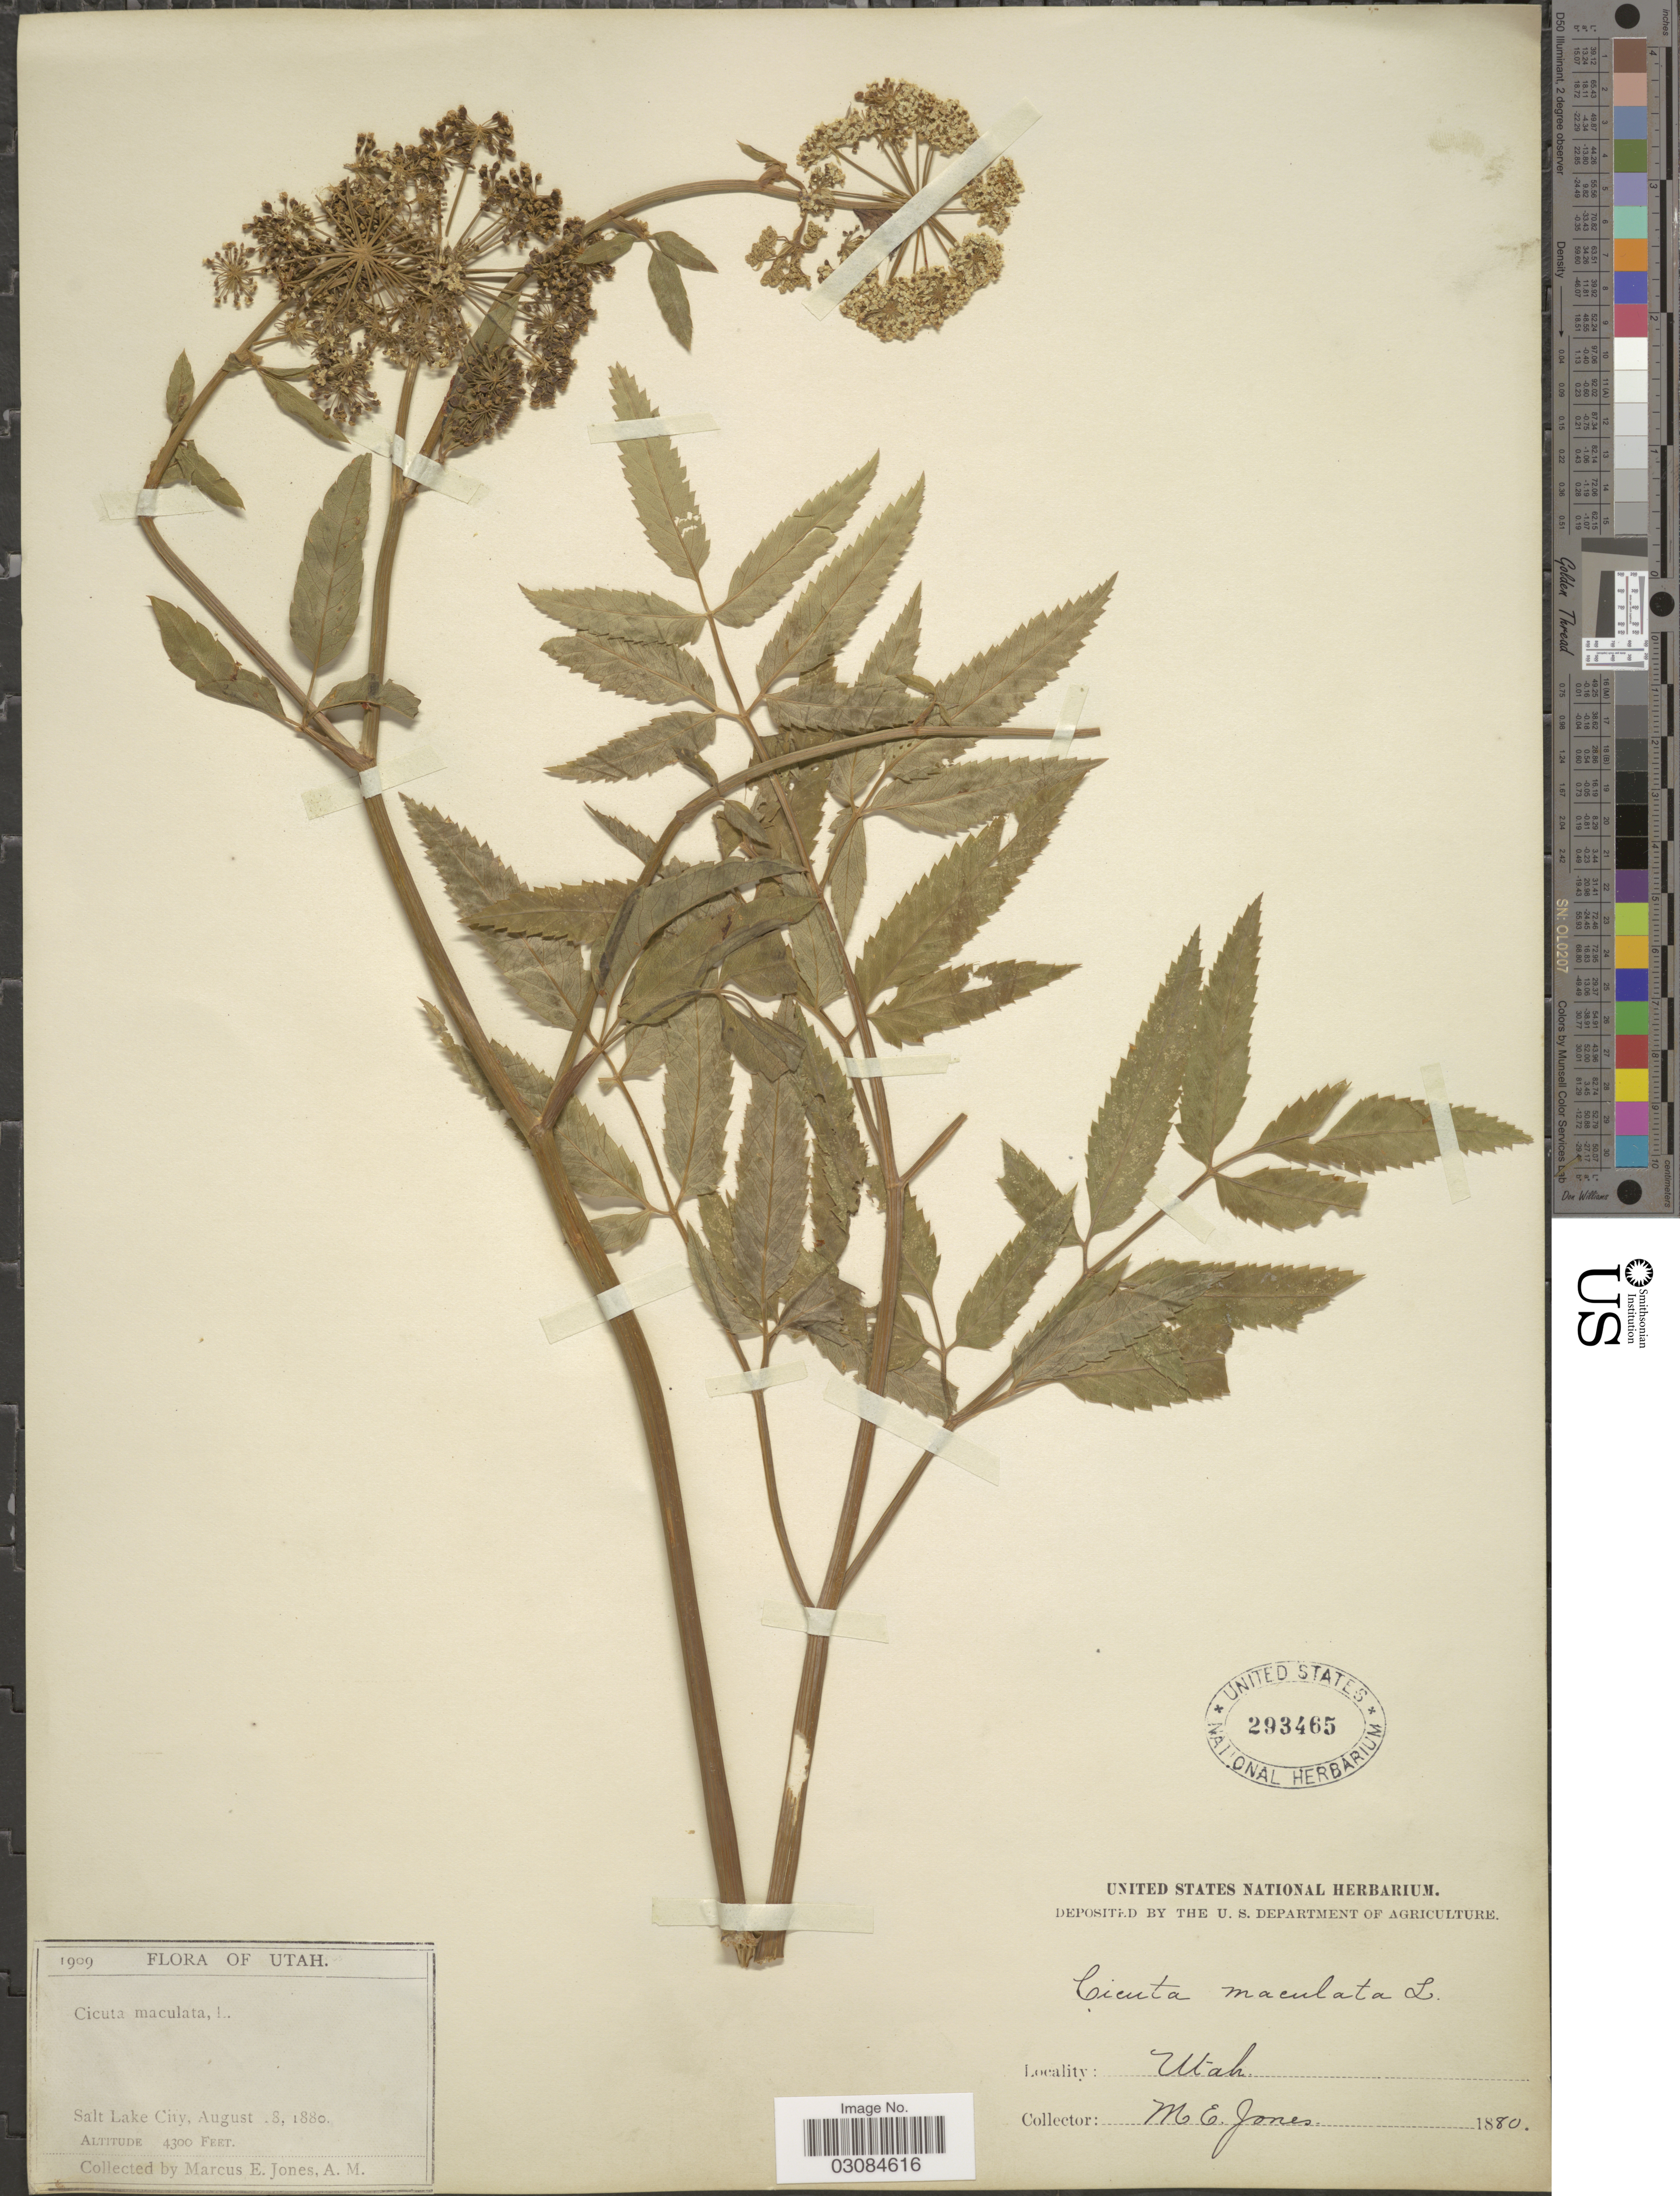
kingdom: Plantae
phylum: Tracheophyta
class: Magnoliopsida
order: Apiales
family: Apiaceae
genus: Cicuta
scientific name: Cicuta occidentalis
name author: Greene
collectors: M. E. Jones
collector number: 1909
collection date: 1880-08-08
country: United States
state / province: Utah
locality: Salt Lake City.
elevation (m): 1311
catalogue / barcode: US 293465